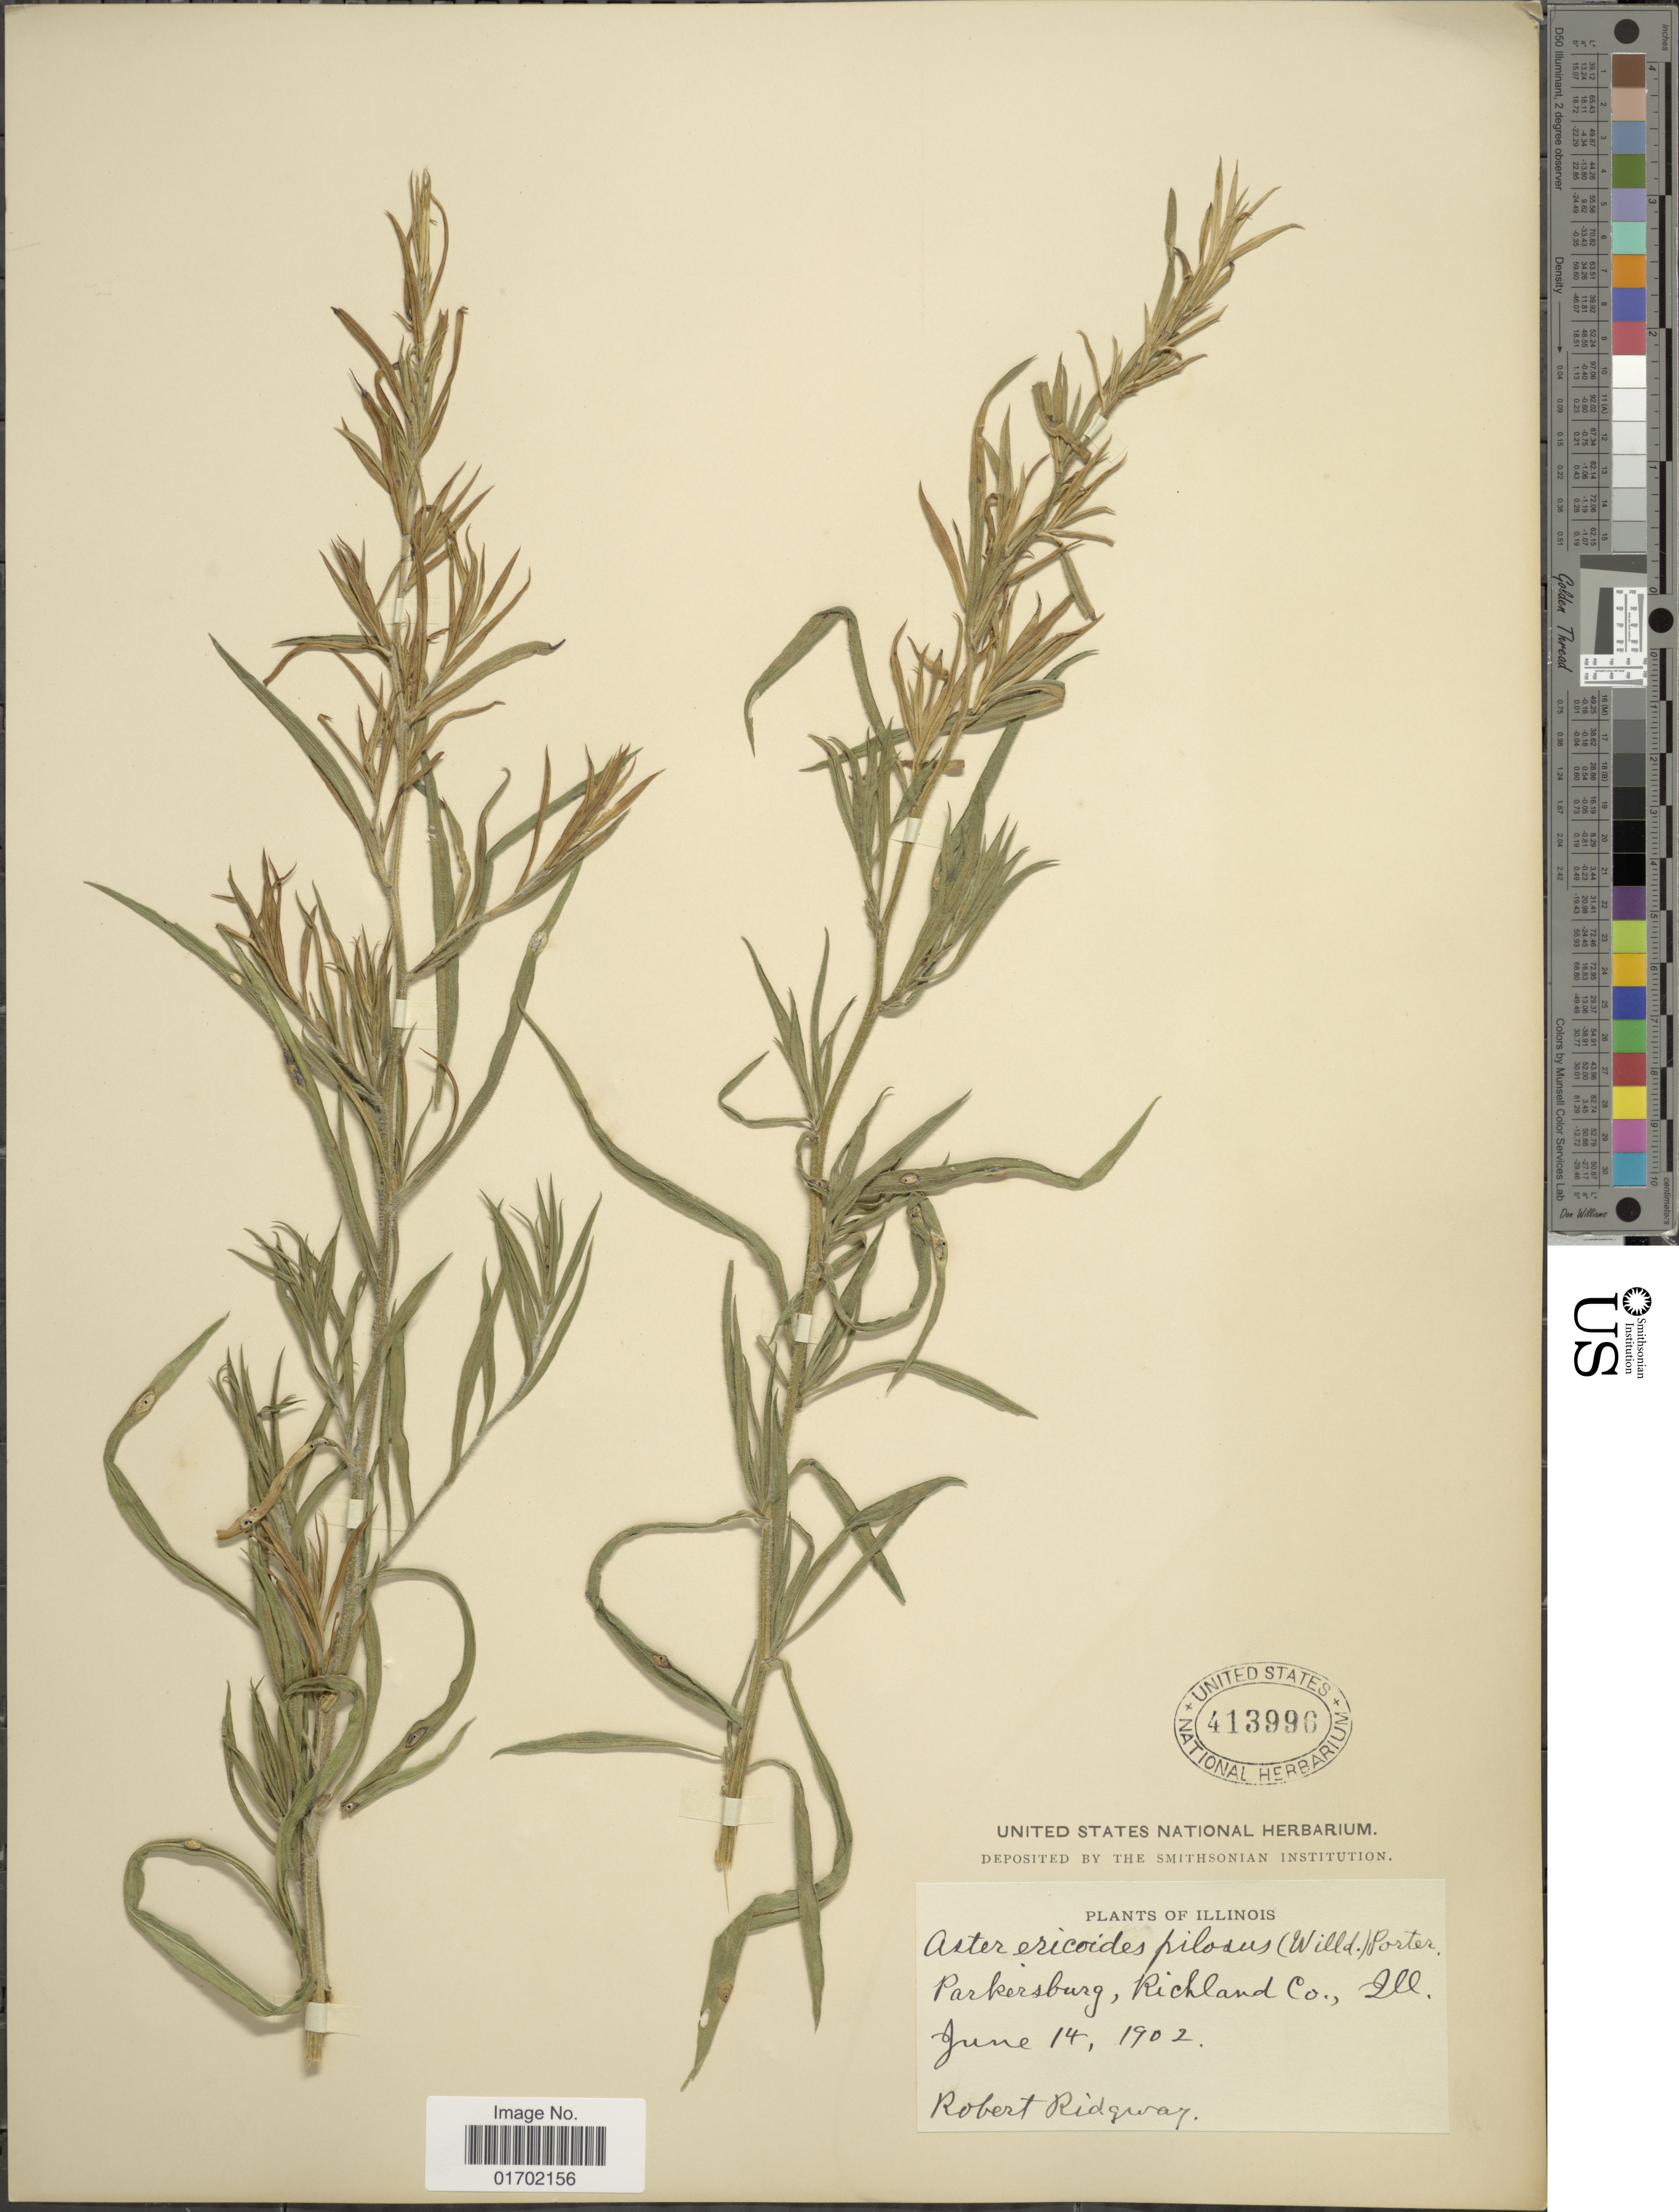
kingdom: Plantae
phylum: Tracheophyta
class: Magnoliopsida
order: Asterales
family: Asteraceae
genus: Symphyotrichum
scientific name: Symphyotrichum pilosum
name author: (Willd.) G.L. Nesom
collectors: R. Ridgeway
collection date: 1902-06-14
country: United States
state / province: Illinois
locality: Parkersburg, Richland Co., Ill.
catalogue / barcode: US 413996